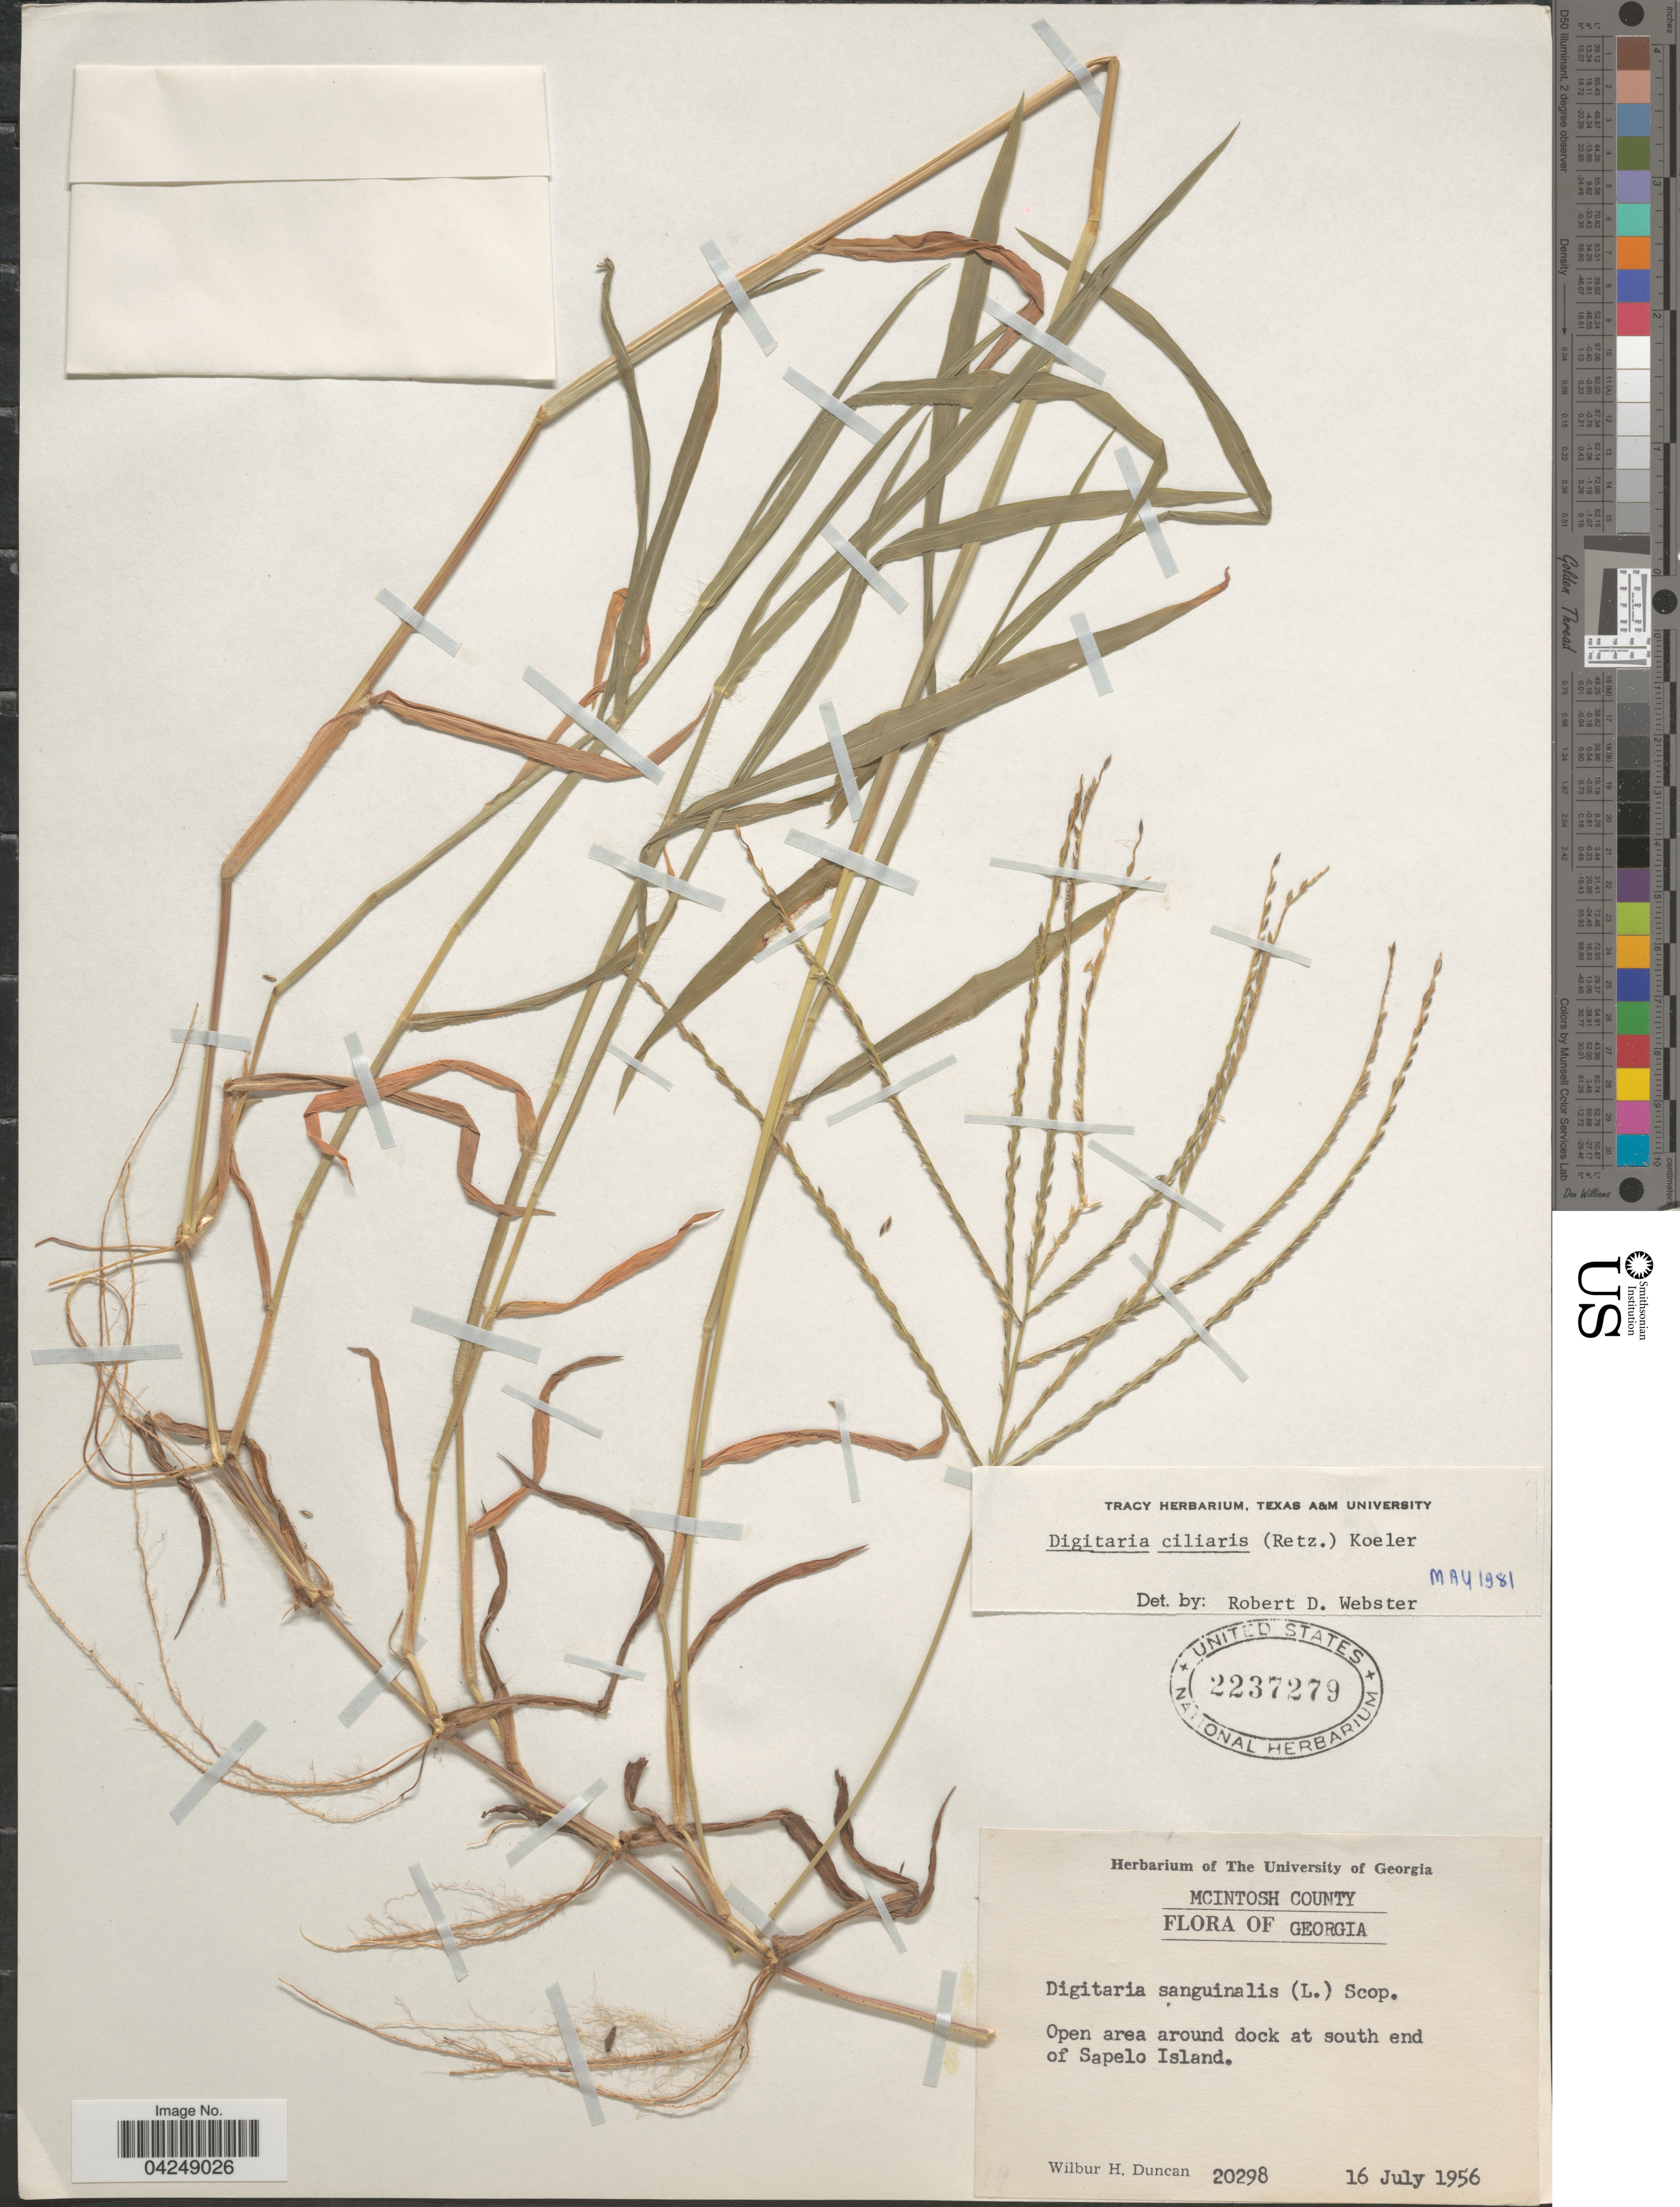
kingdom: Plantae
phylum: Tracheophyta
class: Liliopsida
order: Poales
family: Poaceae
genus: Digitaria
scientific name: Digitaria ciliaris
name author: (Retz.) Koeler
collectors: W. H. Duncan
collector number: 20298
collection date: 1956-07-16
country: United States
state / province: Georgia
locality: McIntosh County. Open area around dock at south end of Sapelo Island.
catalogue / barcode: US 2237279